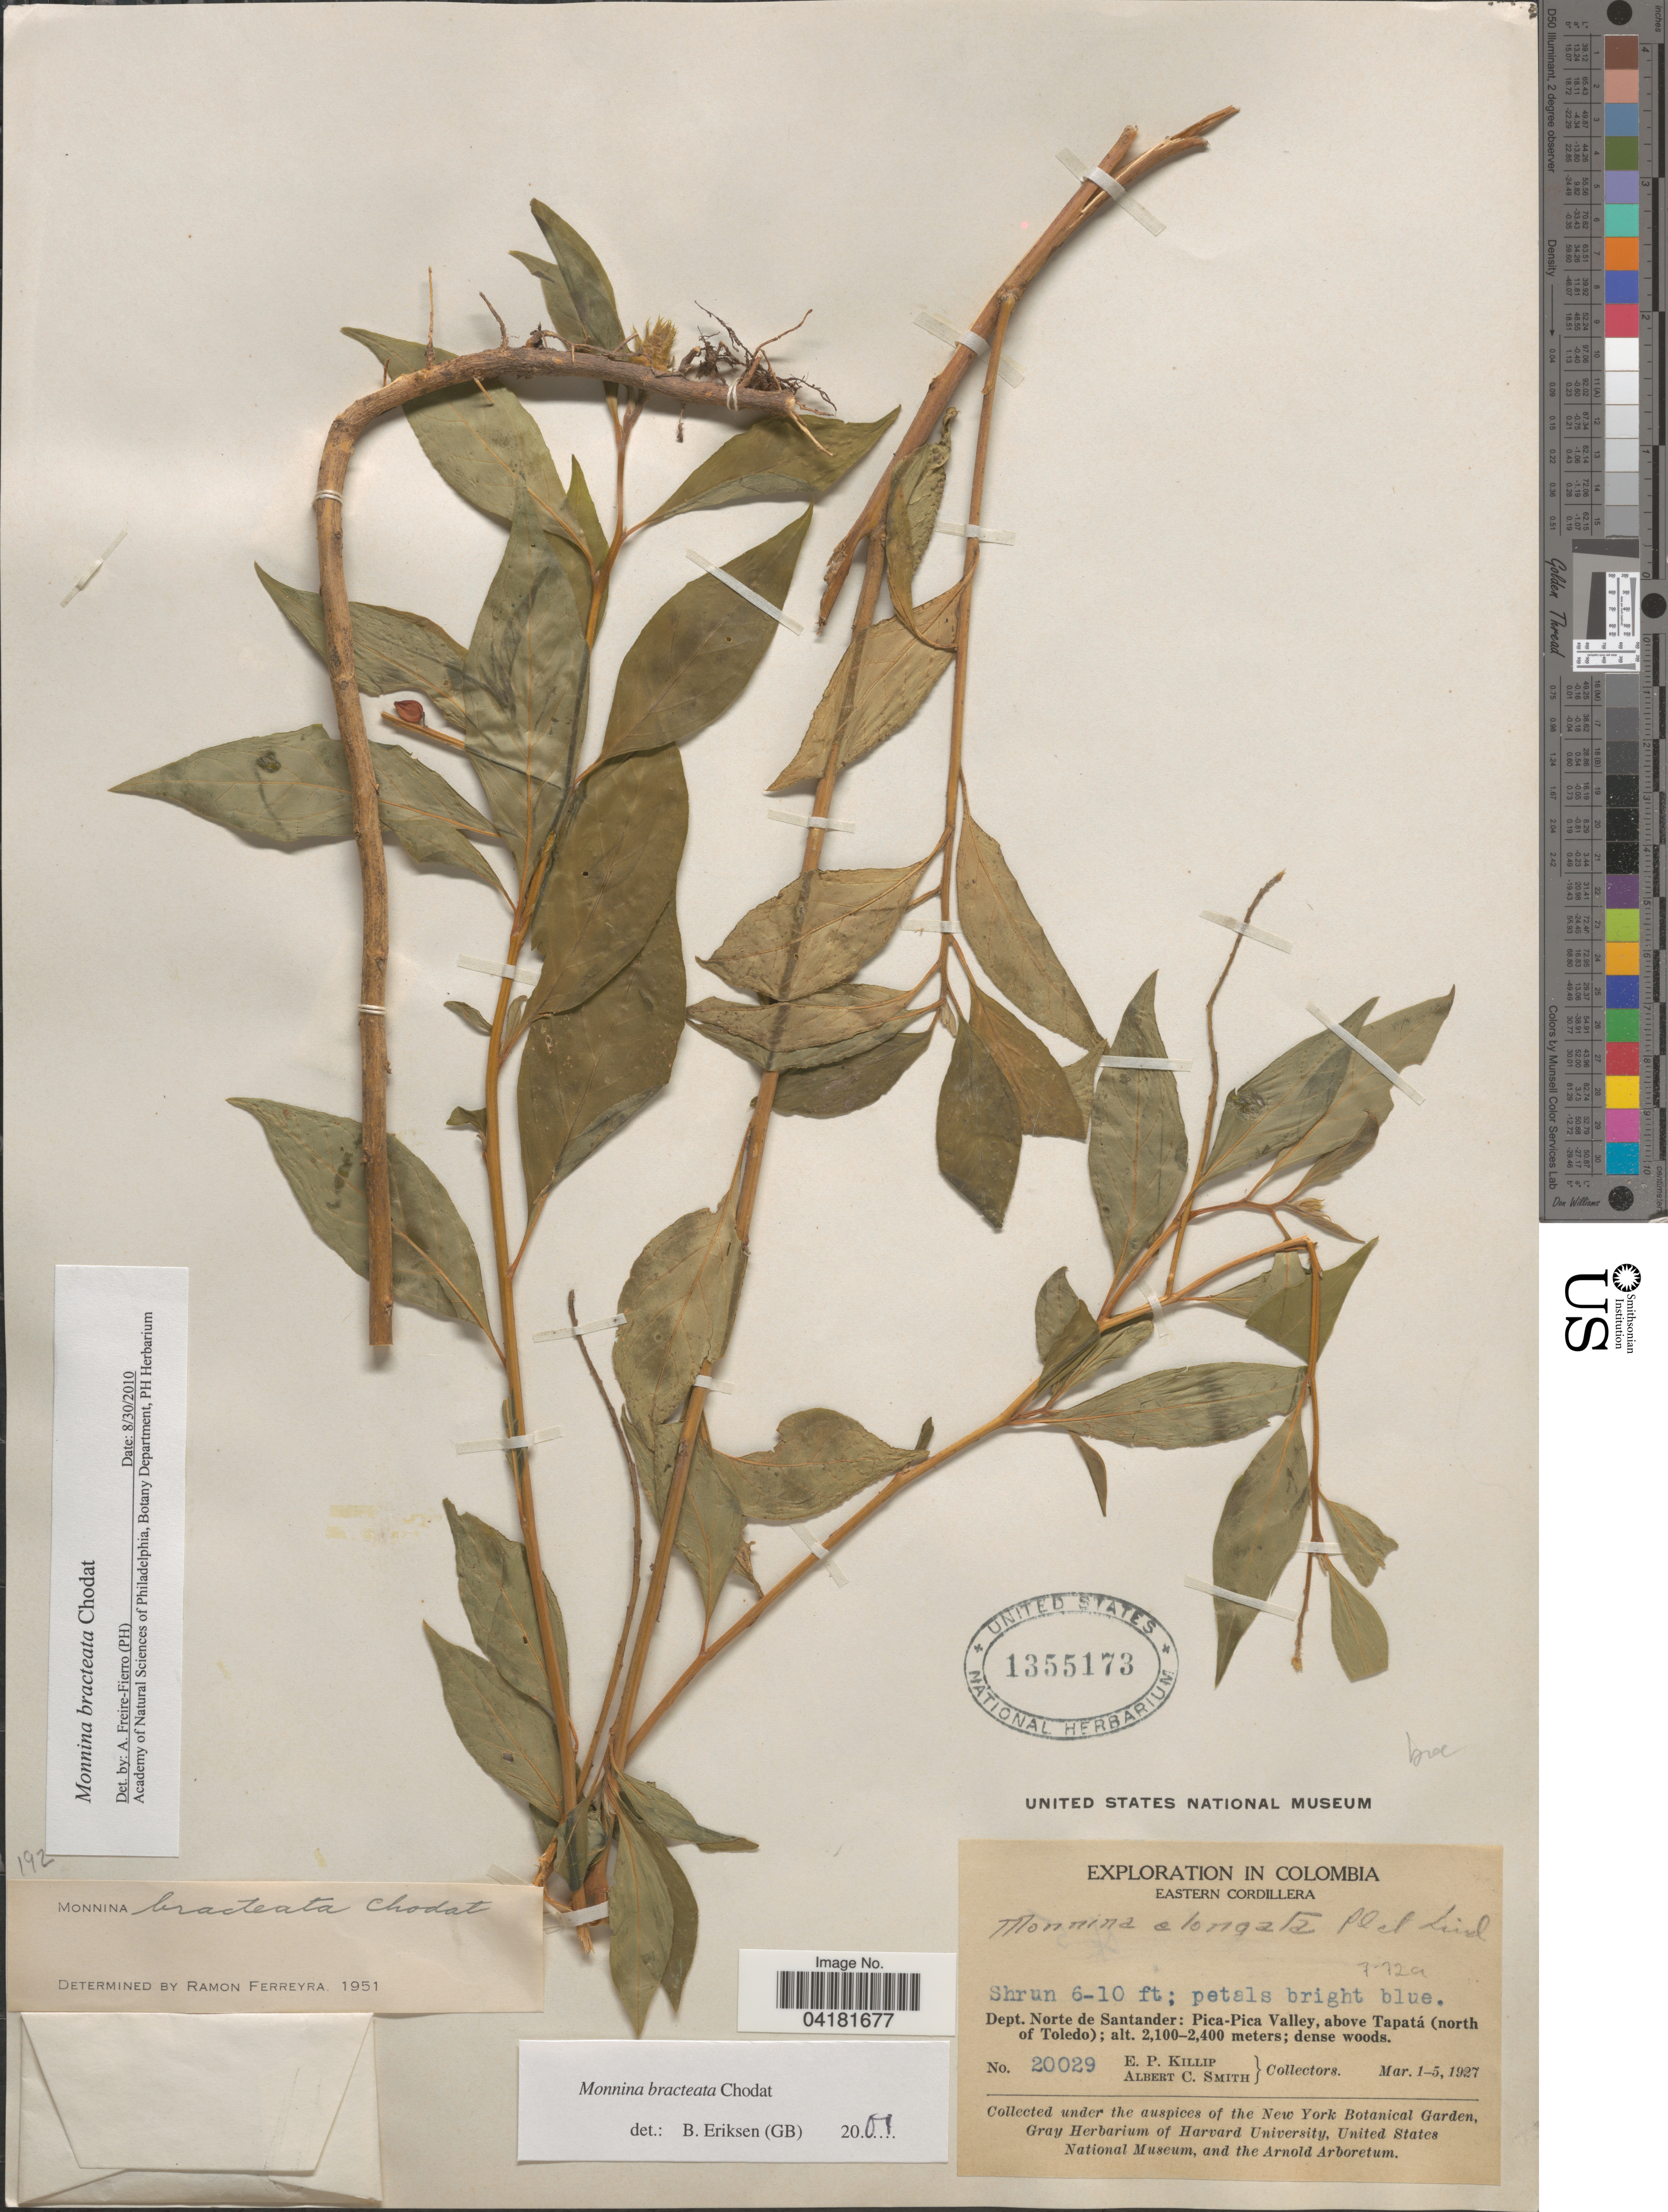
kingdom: Plantae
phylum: Tracheophyta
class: Magnoliopsida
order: Fabales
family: Polygalaceae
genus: Monnina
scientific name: Monnina bracteata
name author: Chodat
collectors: E. P. Killip & A. C. Smith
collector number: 20029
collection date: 1927-03-01/1927-03-05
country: Colombia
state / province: Norte de Santander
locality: Eastern Cordillera.Dept. Norte de Santander: Pica-Pica Valley, above Tapatá (north of Toledo).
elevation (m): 2100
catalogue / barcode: US 1355173